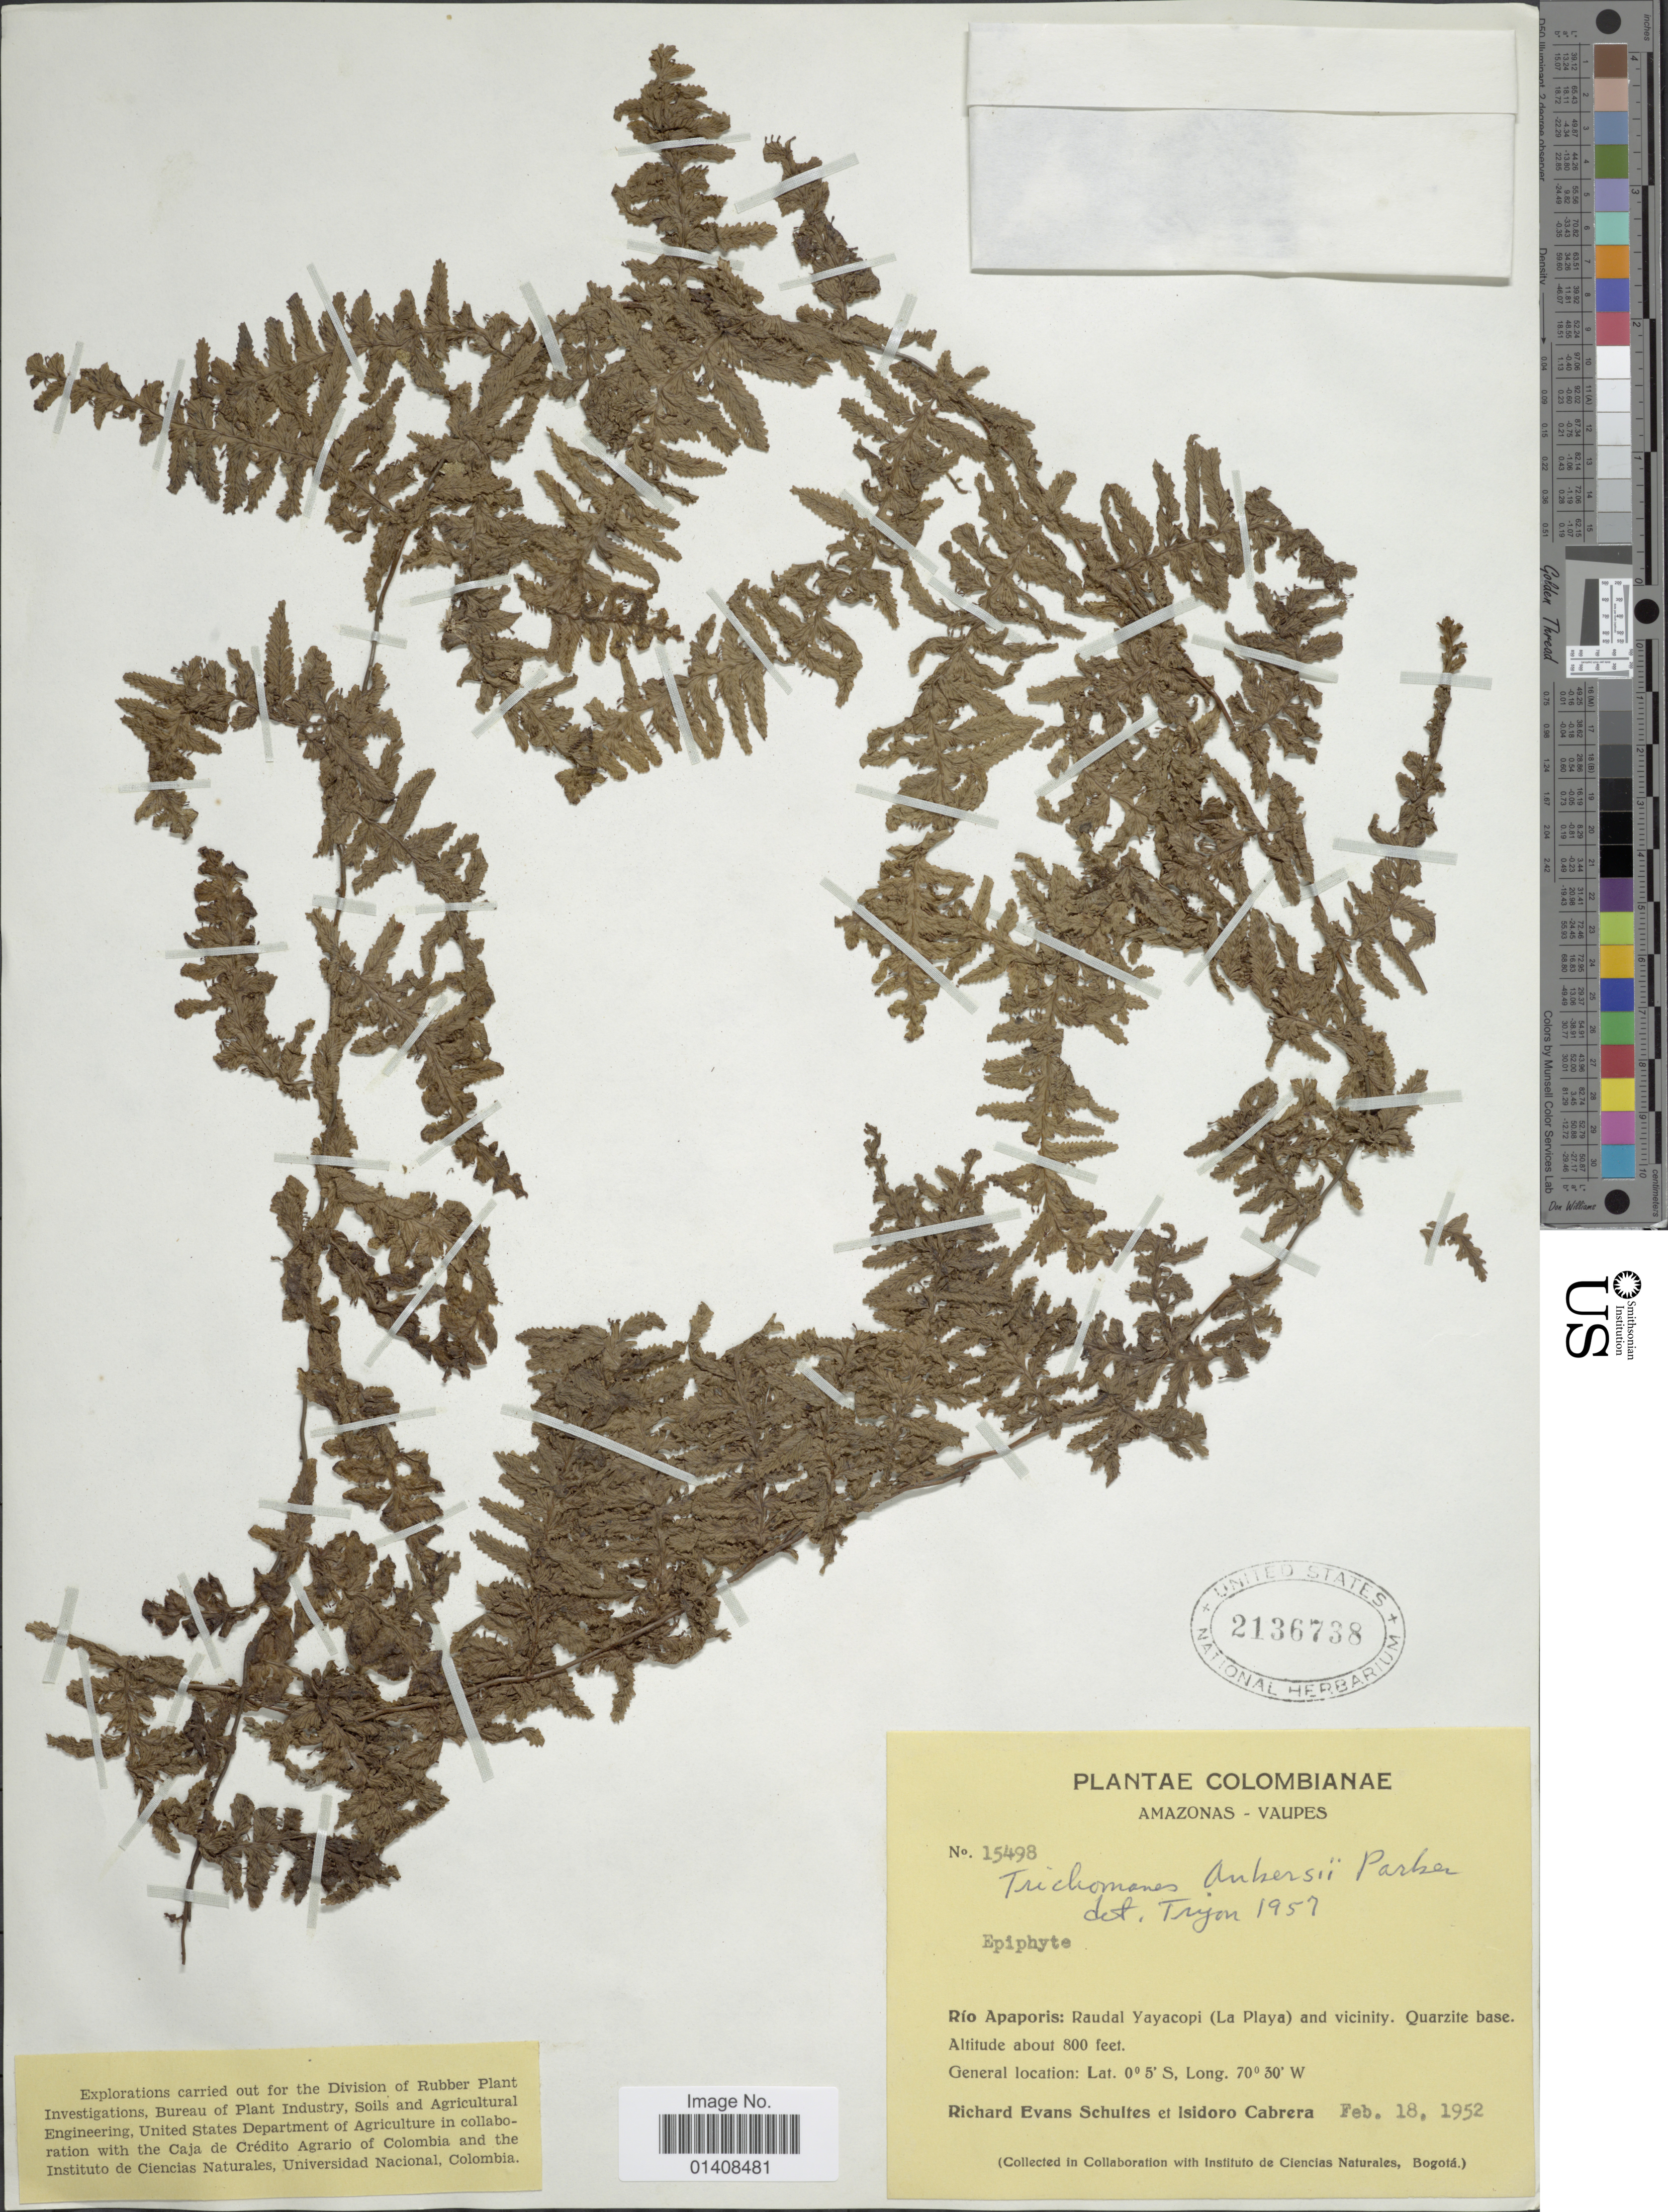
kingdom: Plantae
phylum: Tracheophyta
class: Polypodiopsida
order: Hymenophyllales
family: Hymenophyllaceae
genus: Trichomanes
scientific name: Trichomanes ankersii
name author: C. Parker ex Hook. & Grev.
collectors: R. E. Schultes & I. Cabrera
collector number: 15498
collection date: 1952-02-18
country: Colombia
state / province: Vaupés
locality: Rio Apaporis: Raudal Yayacopi La Playa and vicinirty. Quarzite base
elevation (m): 244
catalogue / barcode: US 2136738